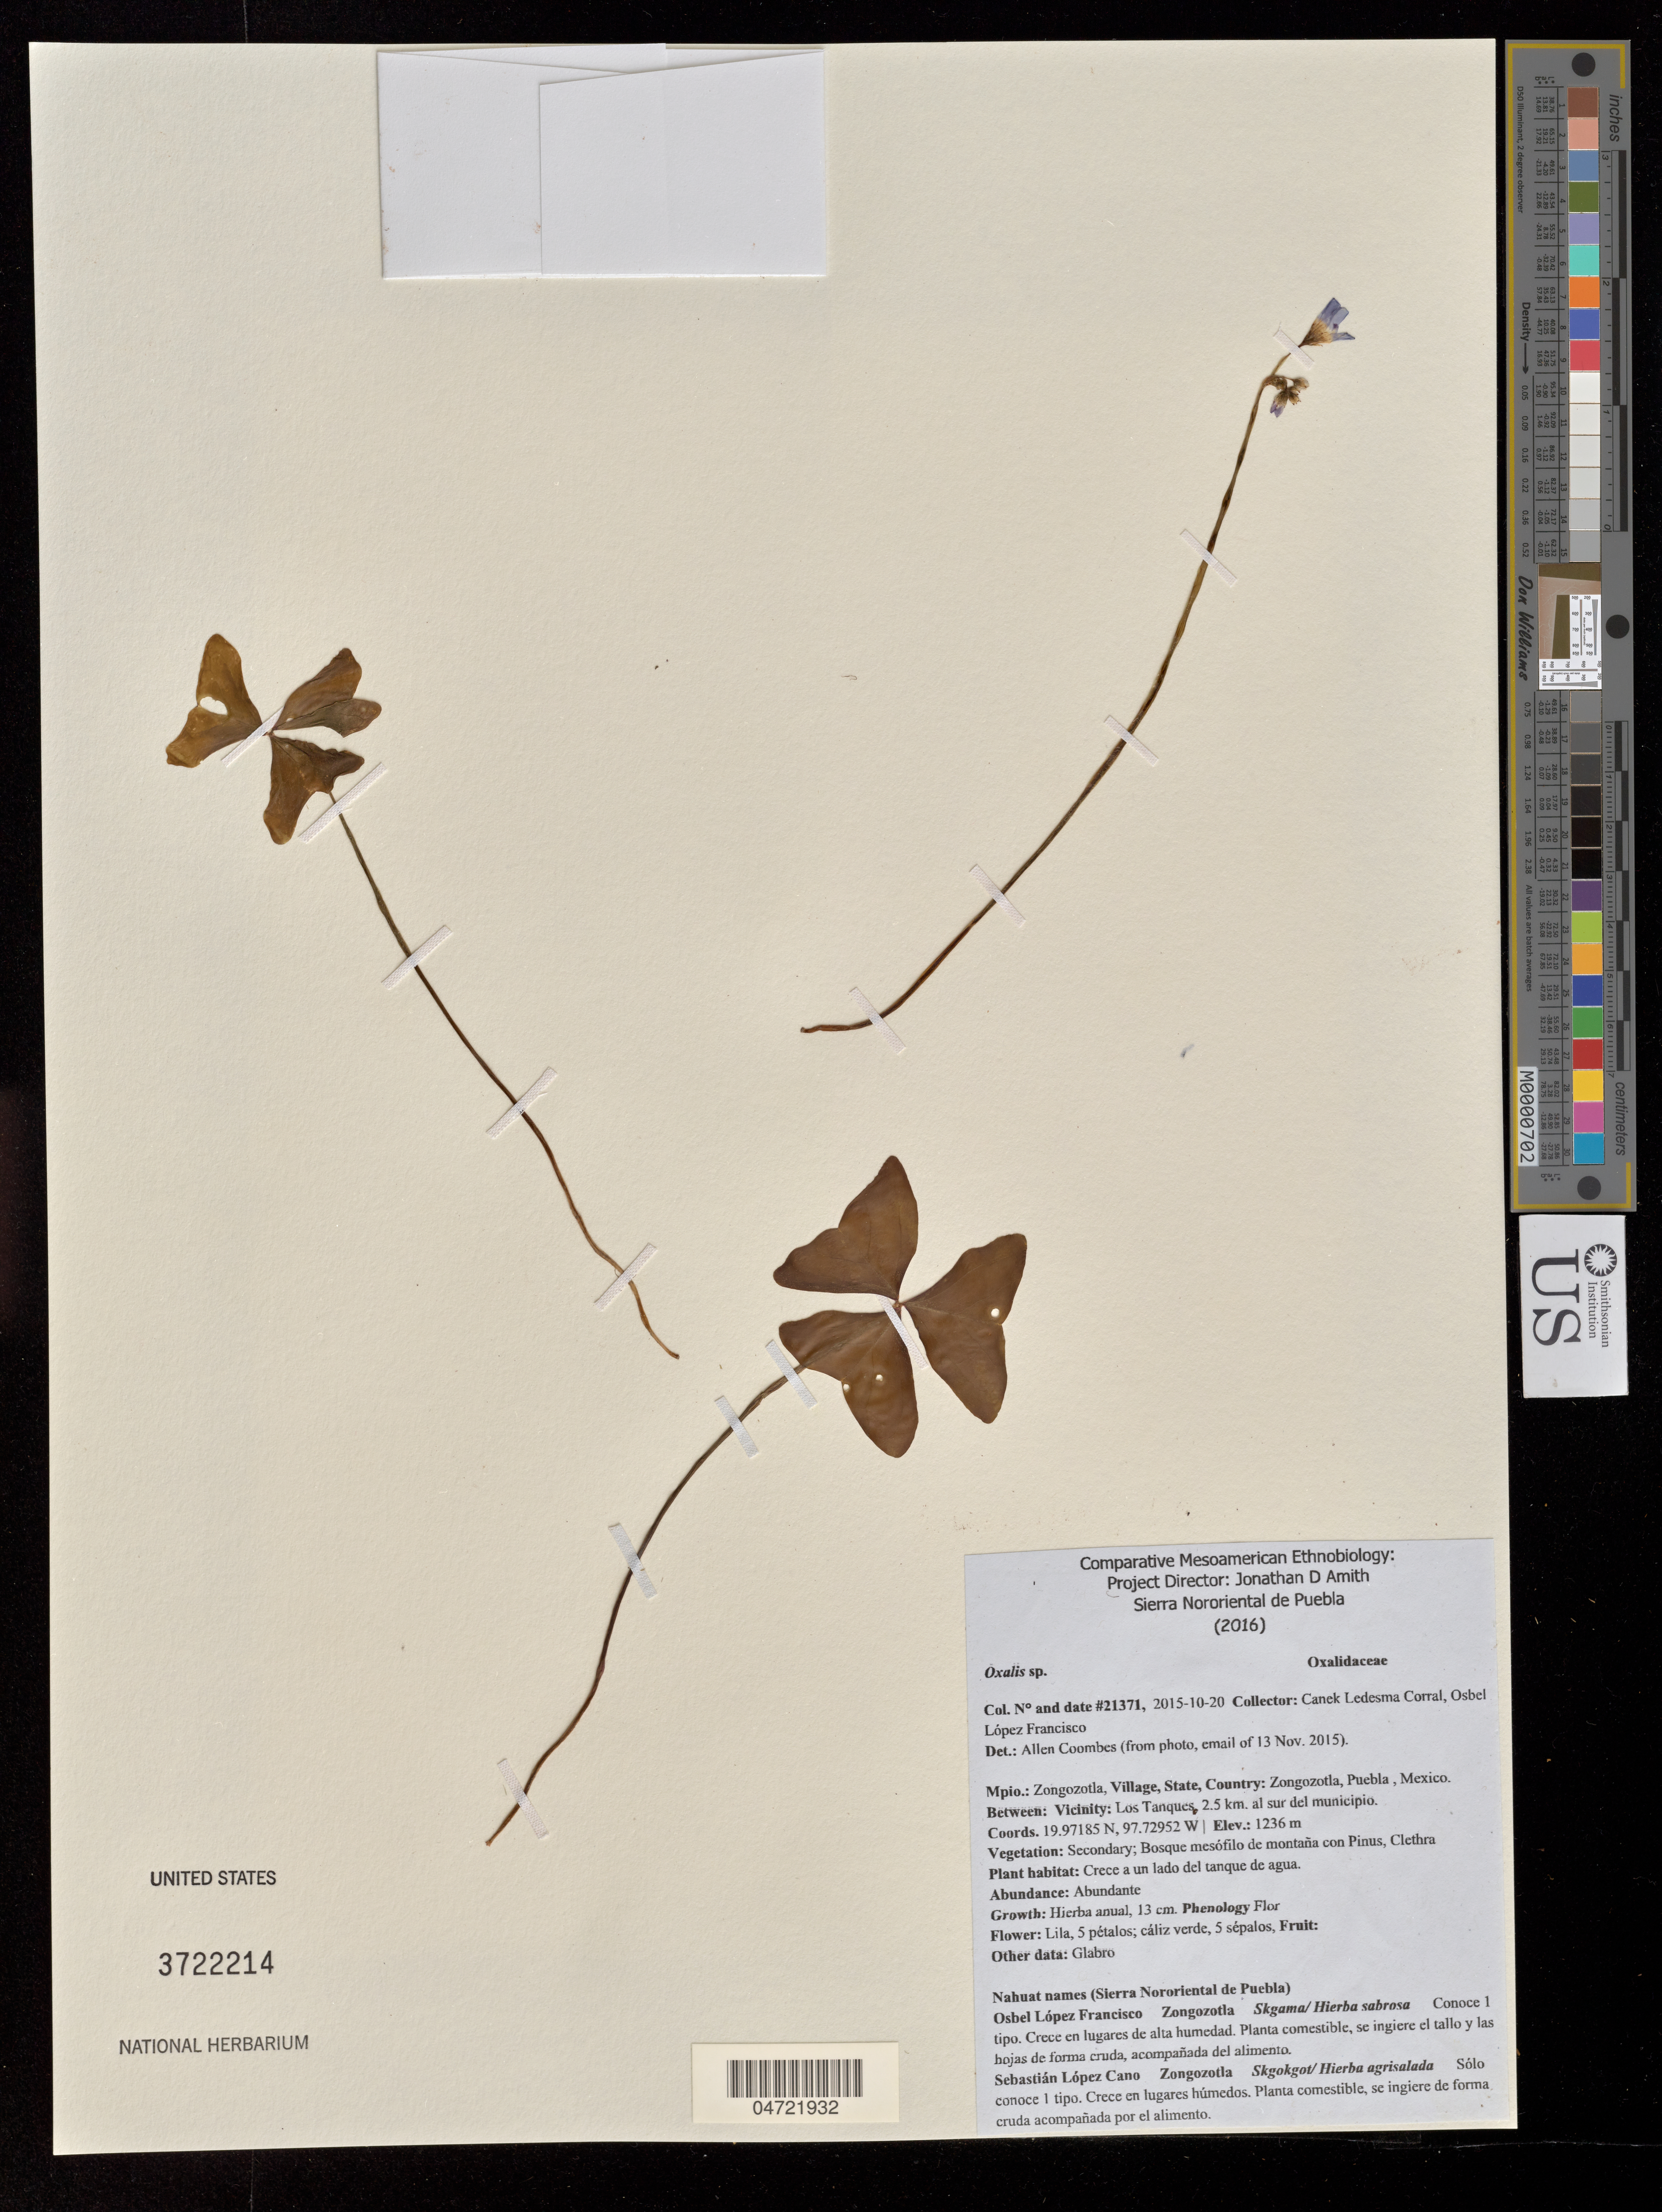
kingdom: Plantae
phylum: Tracheophyta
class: Magnoliopsida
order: Oxalidales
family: Oxalidaceae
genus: Oxalis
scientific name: Oxalis sp.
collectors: Canek Ledesma C. & O. Lopez Francisco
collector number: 21371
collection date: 2015-10-20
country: Mexico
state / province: Puebla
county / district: Zongozotla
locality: Los Tanques, 2.5 km al sur del municipio.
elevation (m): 1236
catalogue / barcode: US 3722214